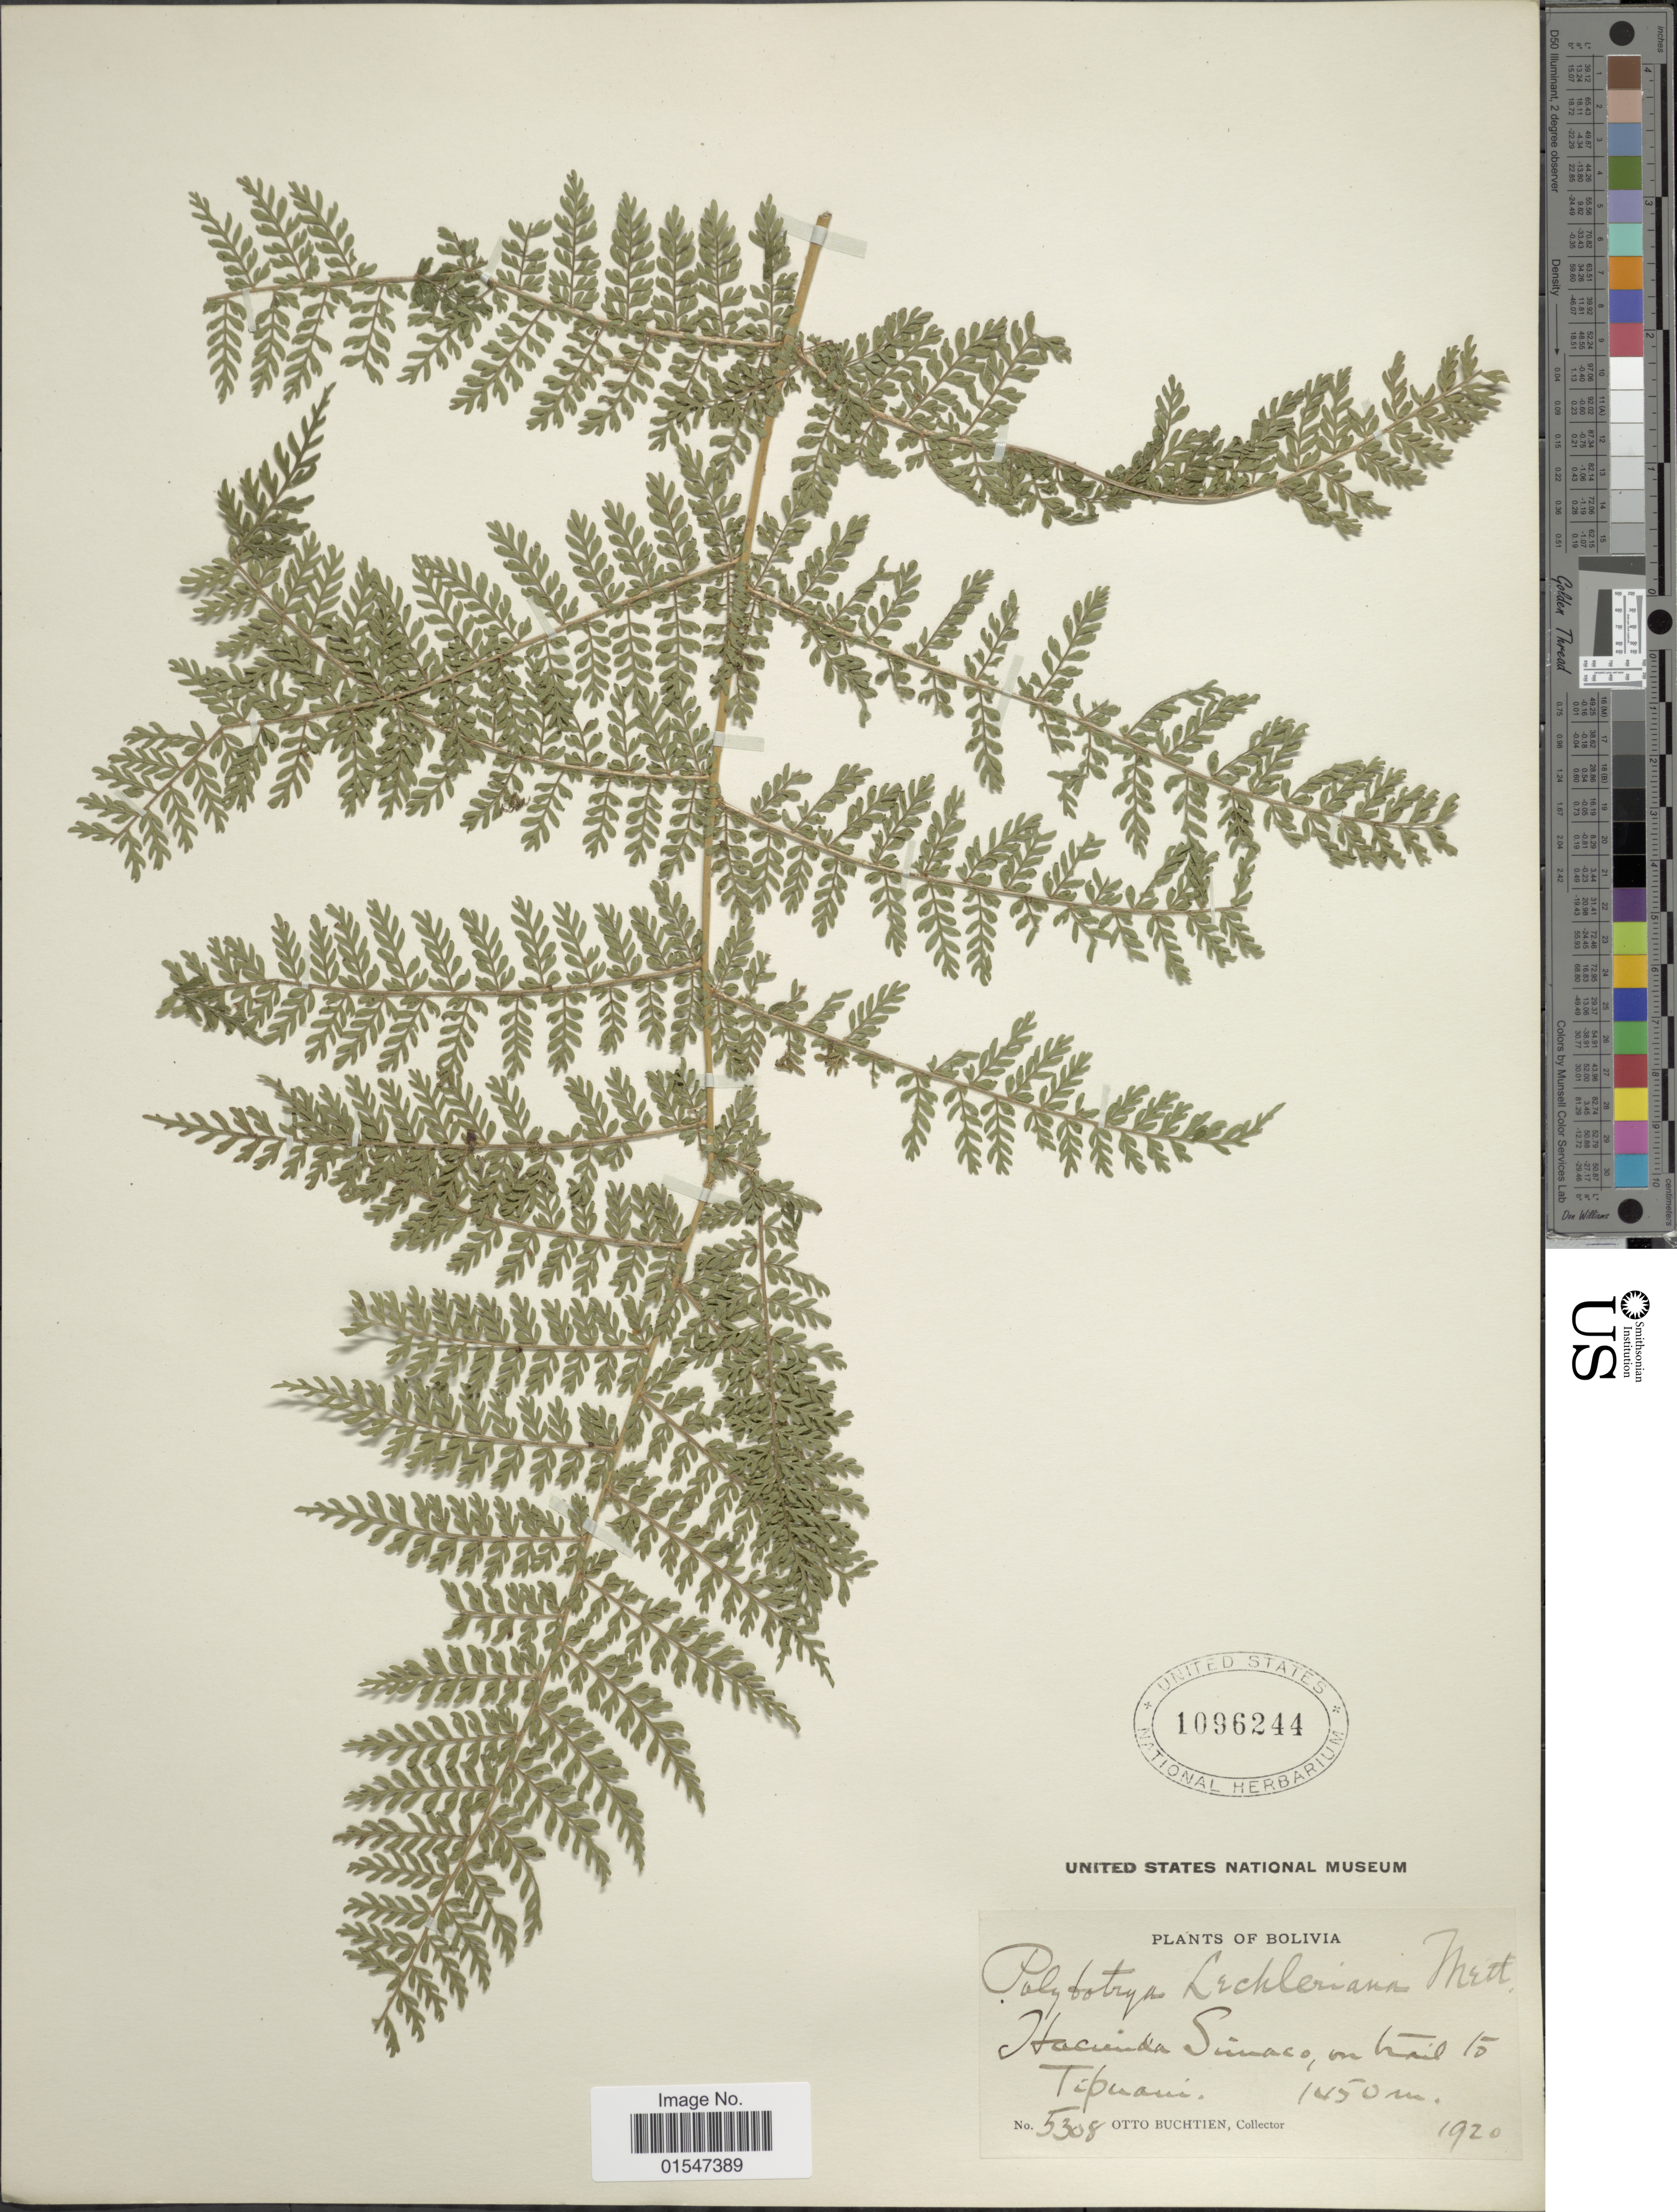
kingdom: Plantae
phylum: Tracheophyta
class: Polypodiopsida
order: Polypodiales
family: Dryopteridaceae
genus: Polybotrya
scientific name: Polybotrya lechleriana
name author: Mett.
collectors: O. Buchtien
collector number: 5308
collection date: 1920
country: Bolivia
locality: Hacienda Simaco, on trail to Tipuani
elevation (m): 1450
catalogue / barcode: US 1096244